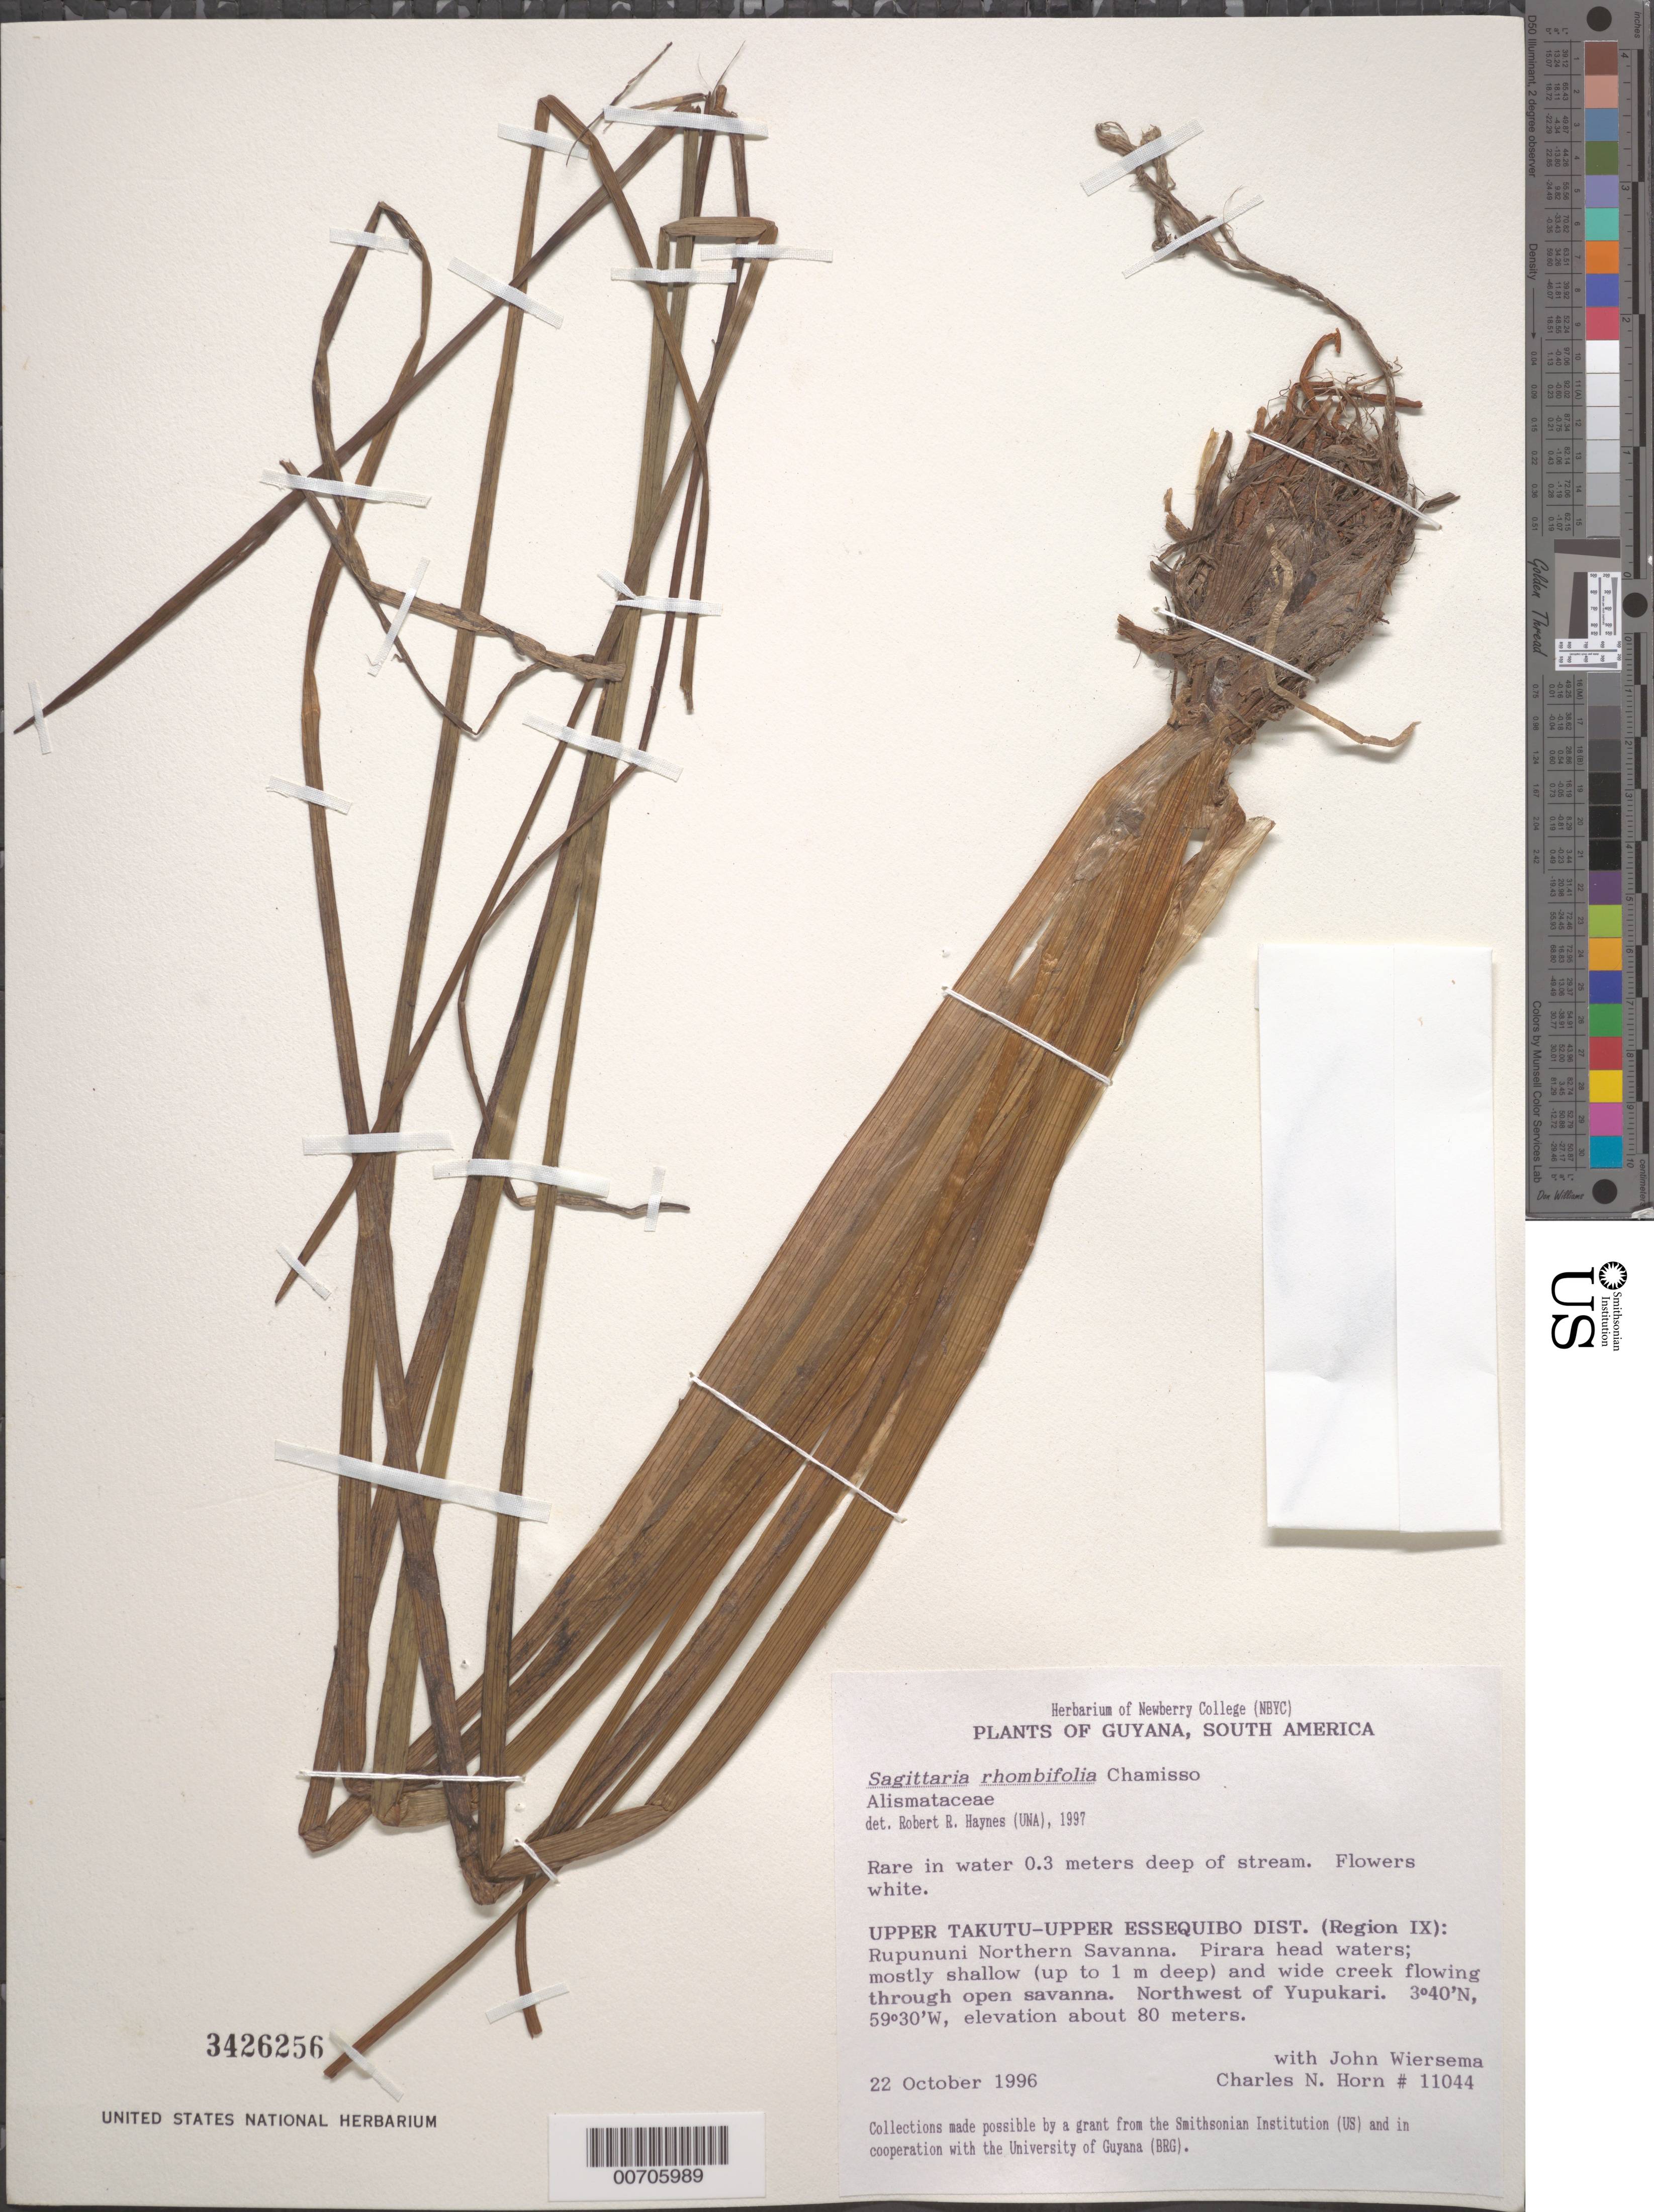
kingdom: Plantae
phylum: Tracheophyta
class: Liliopsida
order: Alismatales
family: Alismataceae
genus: Sagittaria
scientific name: Sagittaria rhombifolia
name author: Cham.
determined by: Haynes, R. R.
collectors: C. N. Horn & J. H. Wiersema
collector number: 11044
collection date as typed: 22-Oct-96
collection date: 1996-10-22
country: Guyana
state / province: U. Takutu-U. Essequibo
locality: Rupununi Northern Savanna, Pirara headwaters; NW of Yupukari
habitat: In water 0.3 m deep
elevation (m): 80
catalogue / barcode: US 3426256